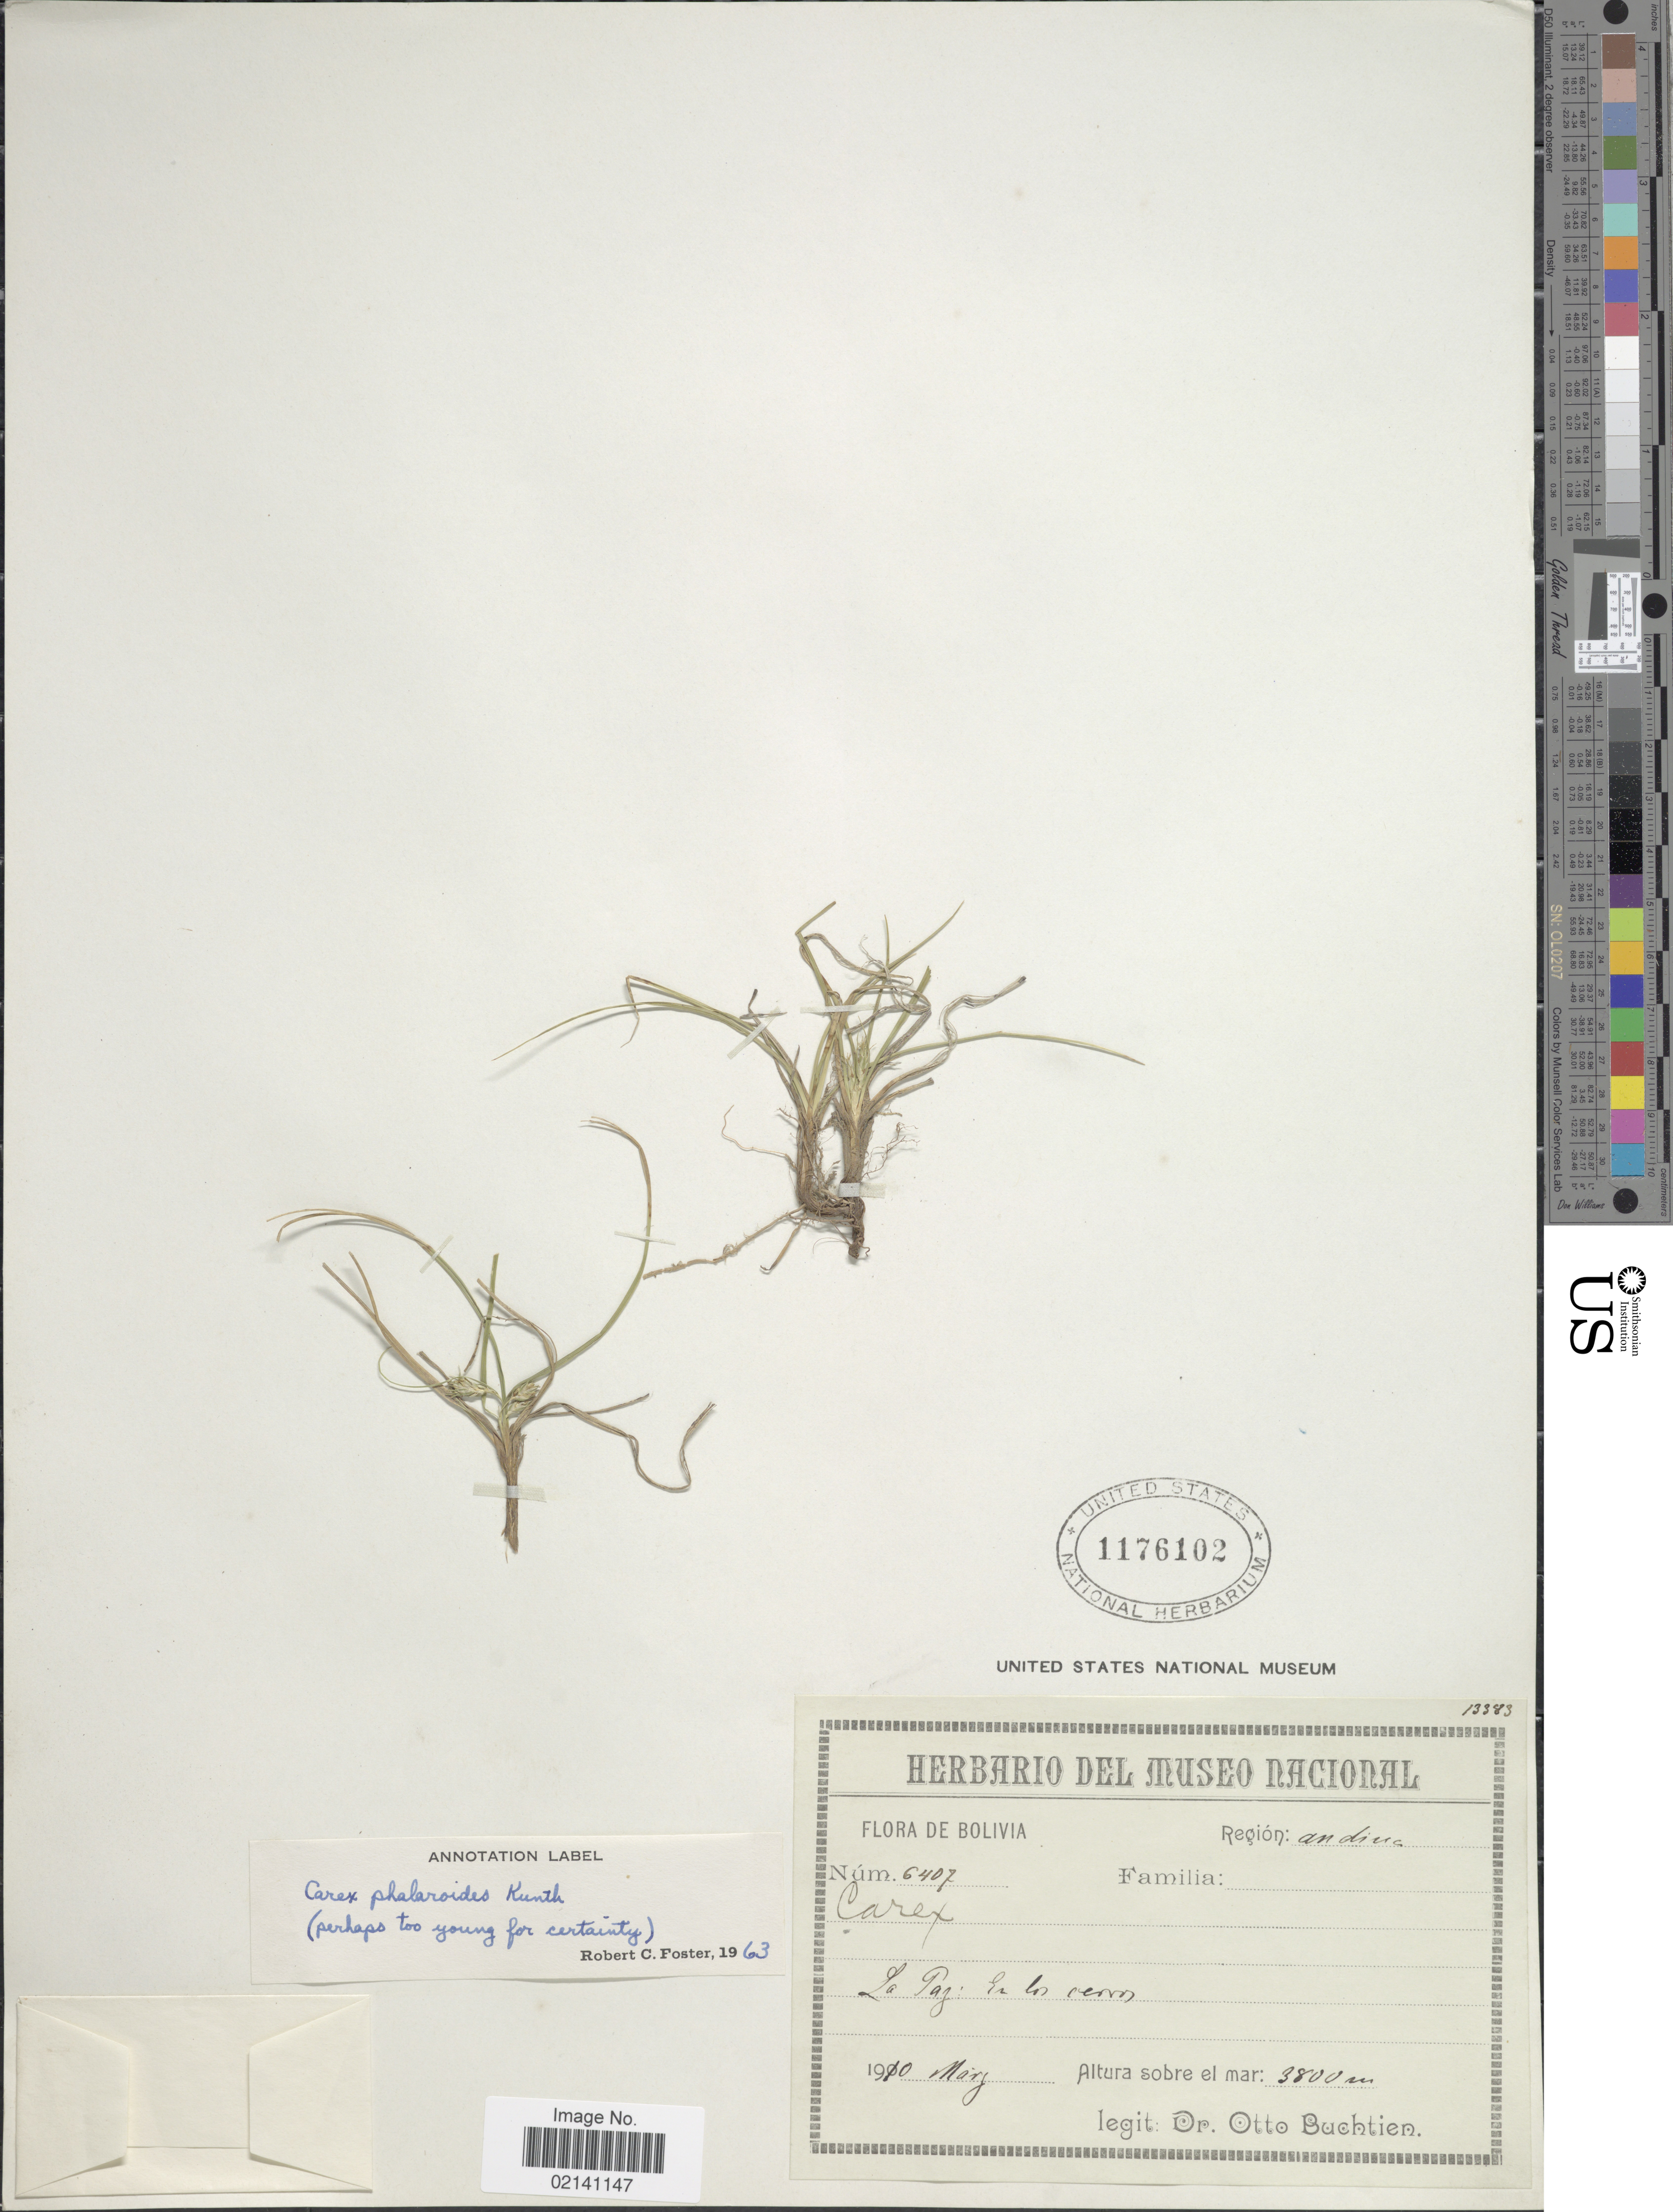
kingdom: Plantae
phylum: Tracheophyta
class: Liliopsida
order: Poales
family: Cyperaceae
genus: Carex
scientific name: Carex phalaroides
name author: Kunth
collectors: O. Buchtien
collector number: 6407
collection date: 1910-03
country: Bolivia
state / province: La Paz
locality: Region: Andina, La Paz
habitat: en los cerros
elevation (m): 3800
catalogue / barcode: US 1176102